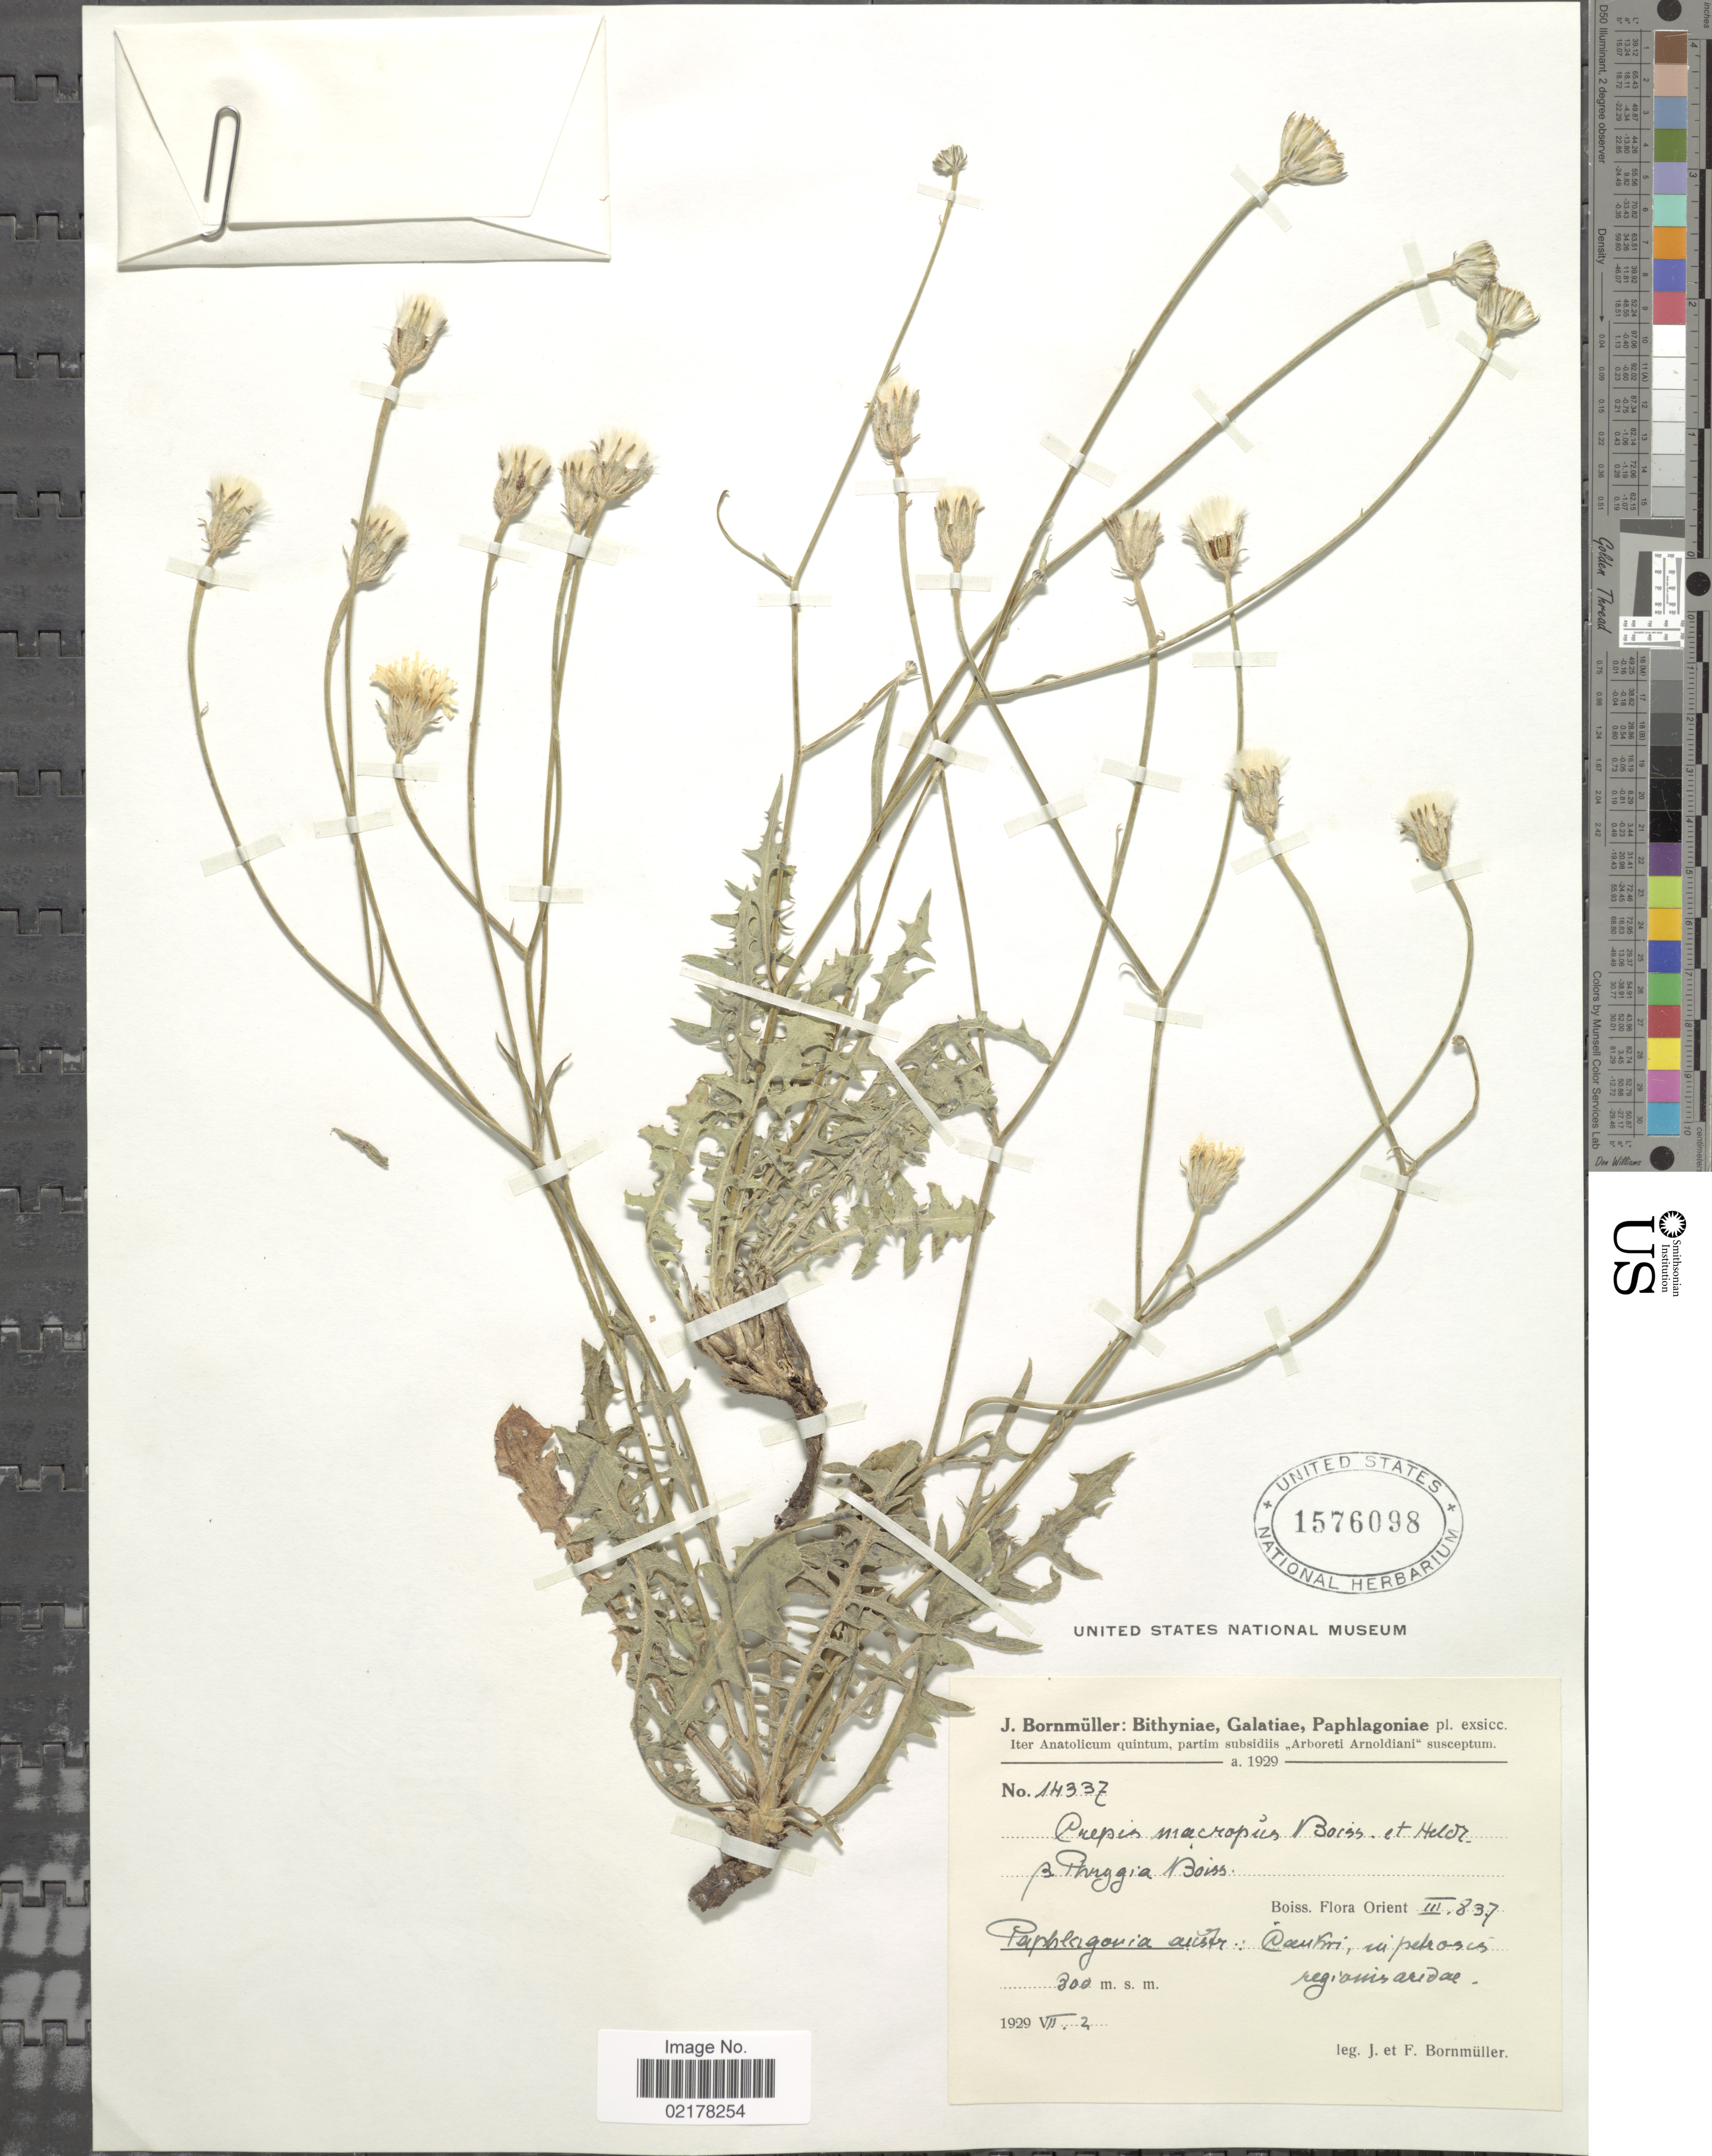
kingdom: Plantae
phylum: Tracheophyta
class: Magnoliopsida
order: Asterales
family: Asteraceae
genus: Crepis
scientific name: Crepis macropus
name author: Boiss. & Heldr.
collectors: J. Bornmüller & F. Bornmüller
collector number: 14337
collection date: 1929-07-02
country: Turkey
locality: Paphlagoria austr.: Dautri [interpreted]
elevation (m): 300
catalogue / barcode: US 1576098